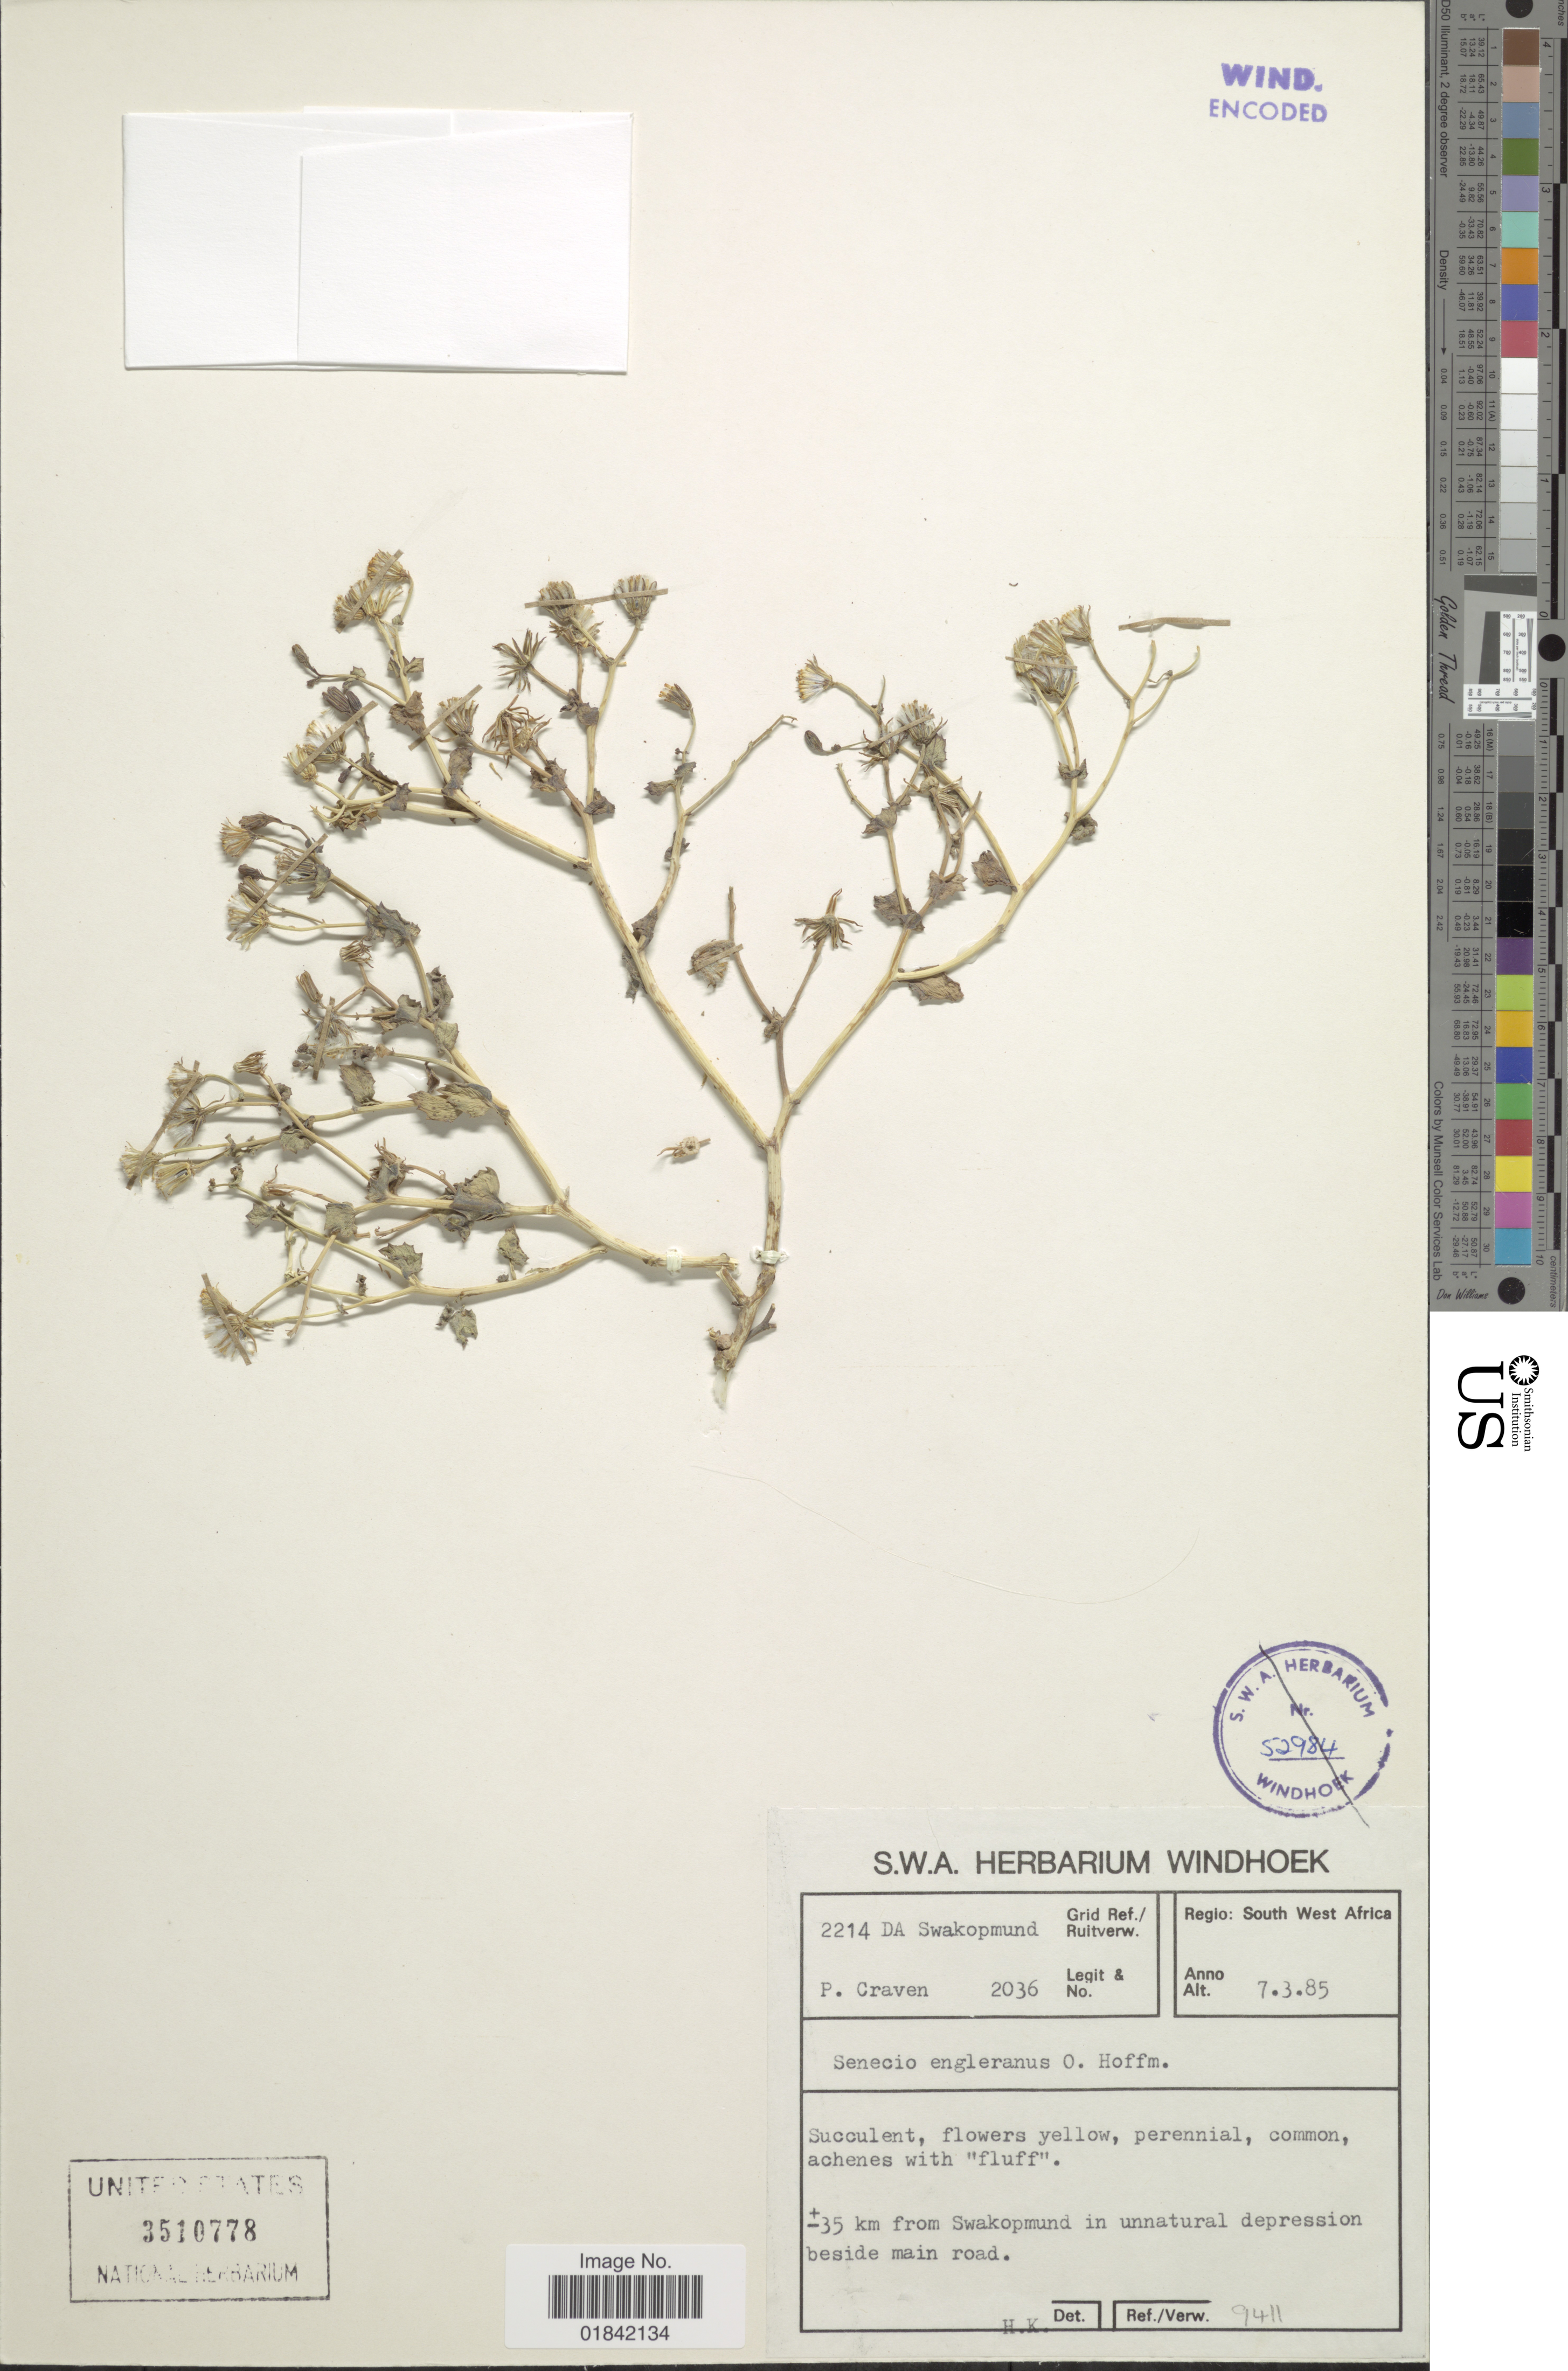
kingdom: Plantae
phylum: Tracheophyta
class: Magnoliopsida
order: Asterales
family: Asteraceae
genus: Senecio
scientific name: Senecio engleranus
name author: O. Hoffm.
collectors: P. Graven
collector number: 2036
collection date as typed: Transcribed d/m/y: 7/3/85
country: Namibia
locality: South West Africa, ±35 km from Swakopmund in unnatural depression beside main road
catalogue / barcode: US 3510778